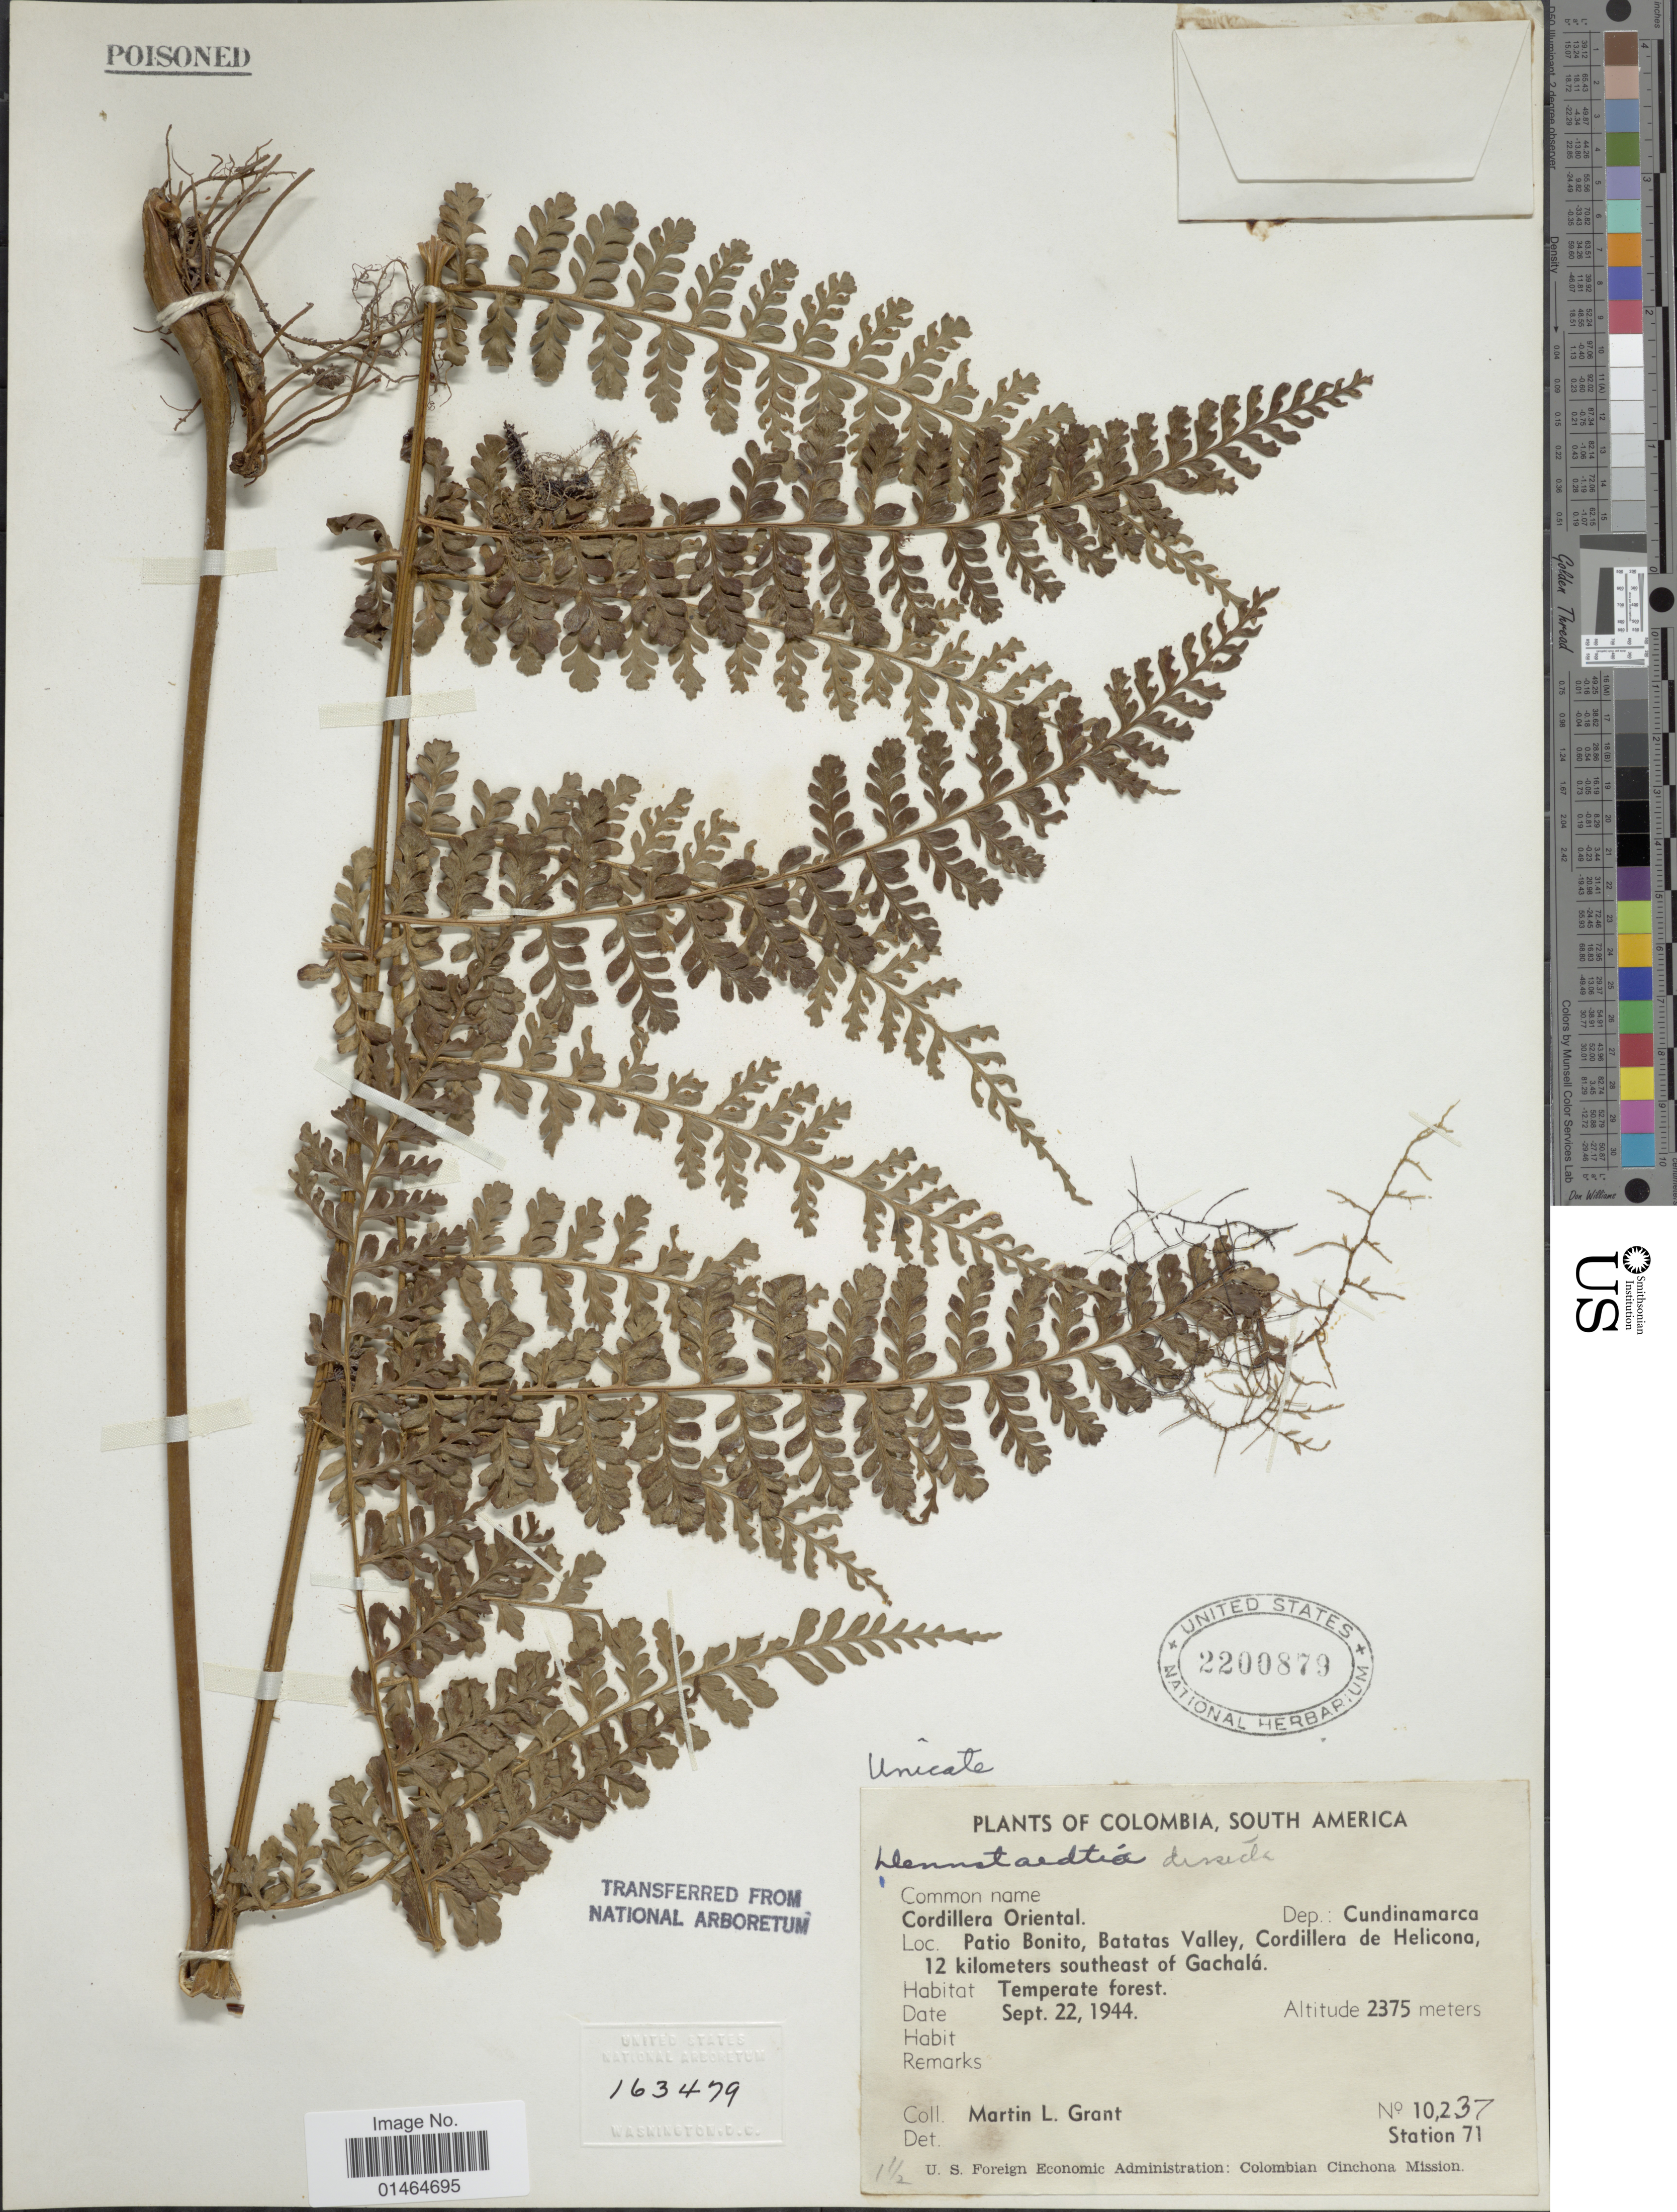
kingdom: Plantae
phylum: Tracheophyta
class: Polypodiopsida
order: Polypodiales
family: Dennstaedtiaceae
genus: Dennstaedtia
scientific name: Dennstaedtia dissecta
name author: (Sw.) T. Moore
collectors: M. L. Grant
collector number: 10237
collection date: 1944-09-22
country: Colombia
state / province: Cundinamarca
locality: Cordillera Oriental. Patio Bonito, Batatas Valley, Cordillera de Helicona, 12 kilometers southeast of Gachalá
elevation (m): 2375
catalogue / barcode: US 2200879